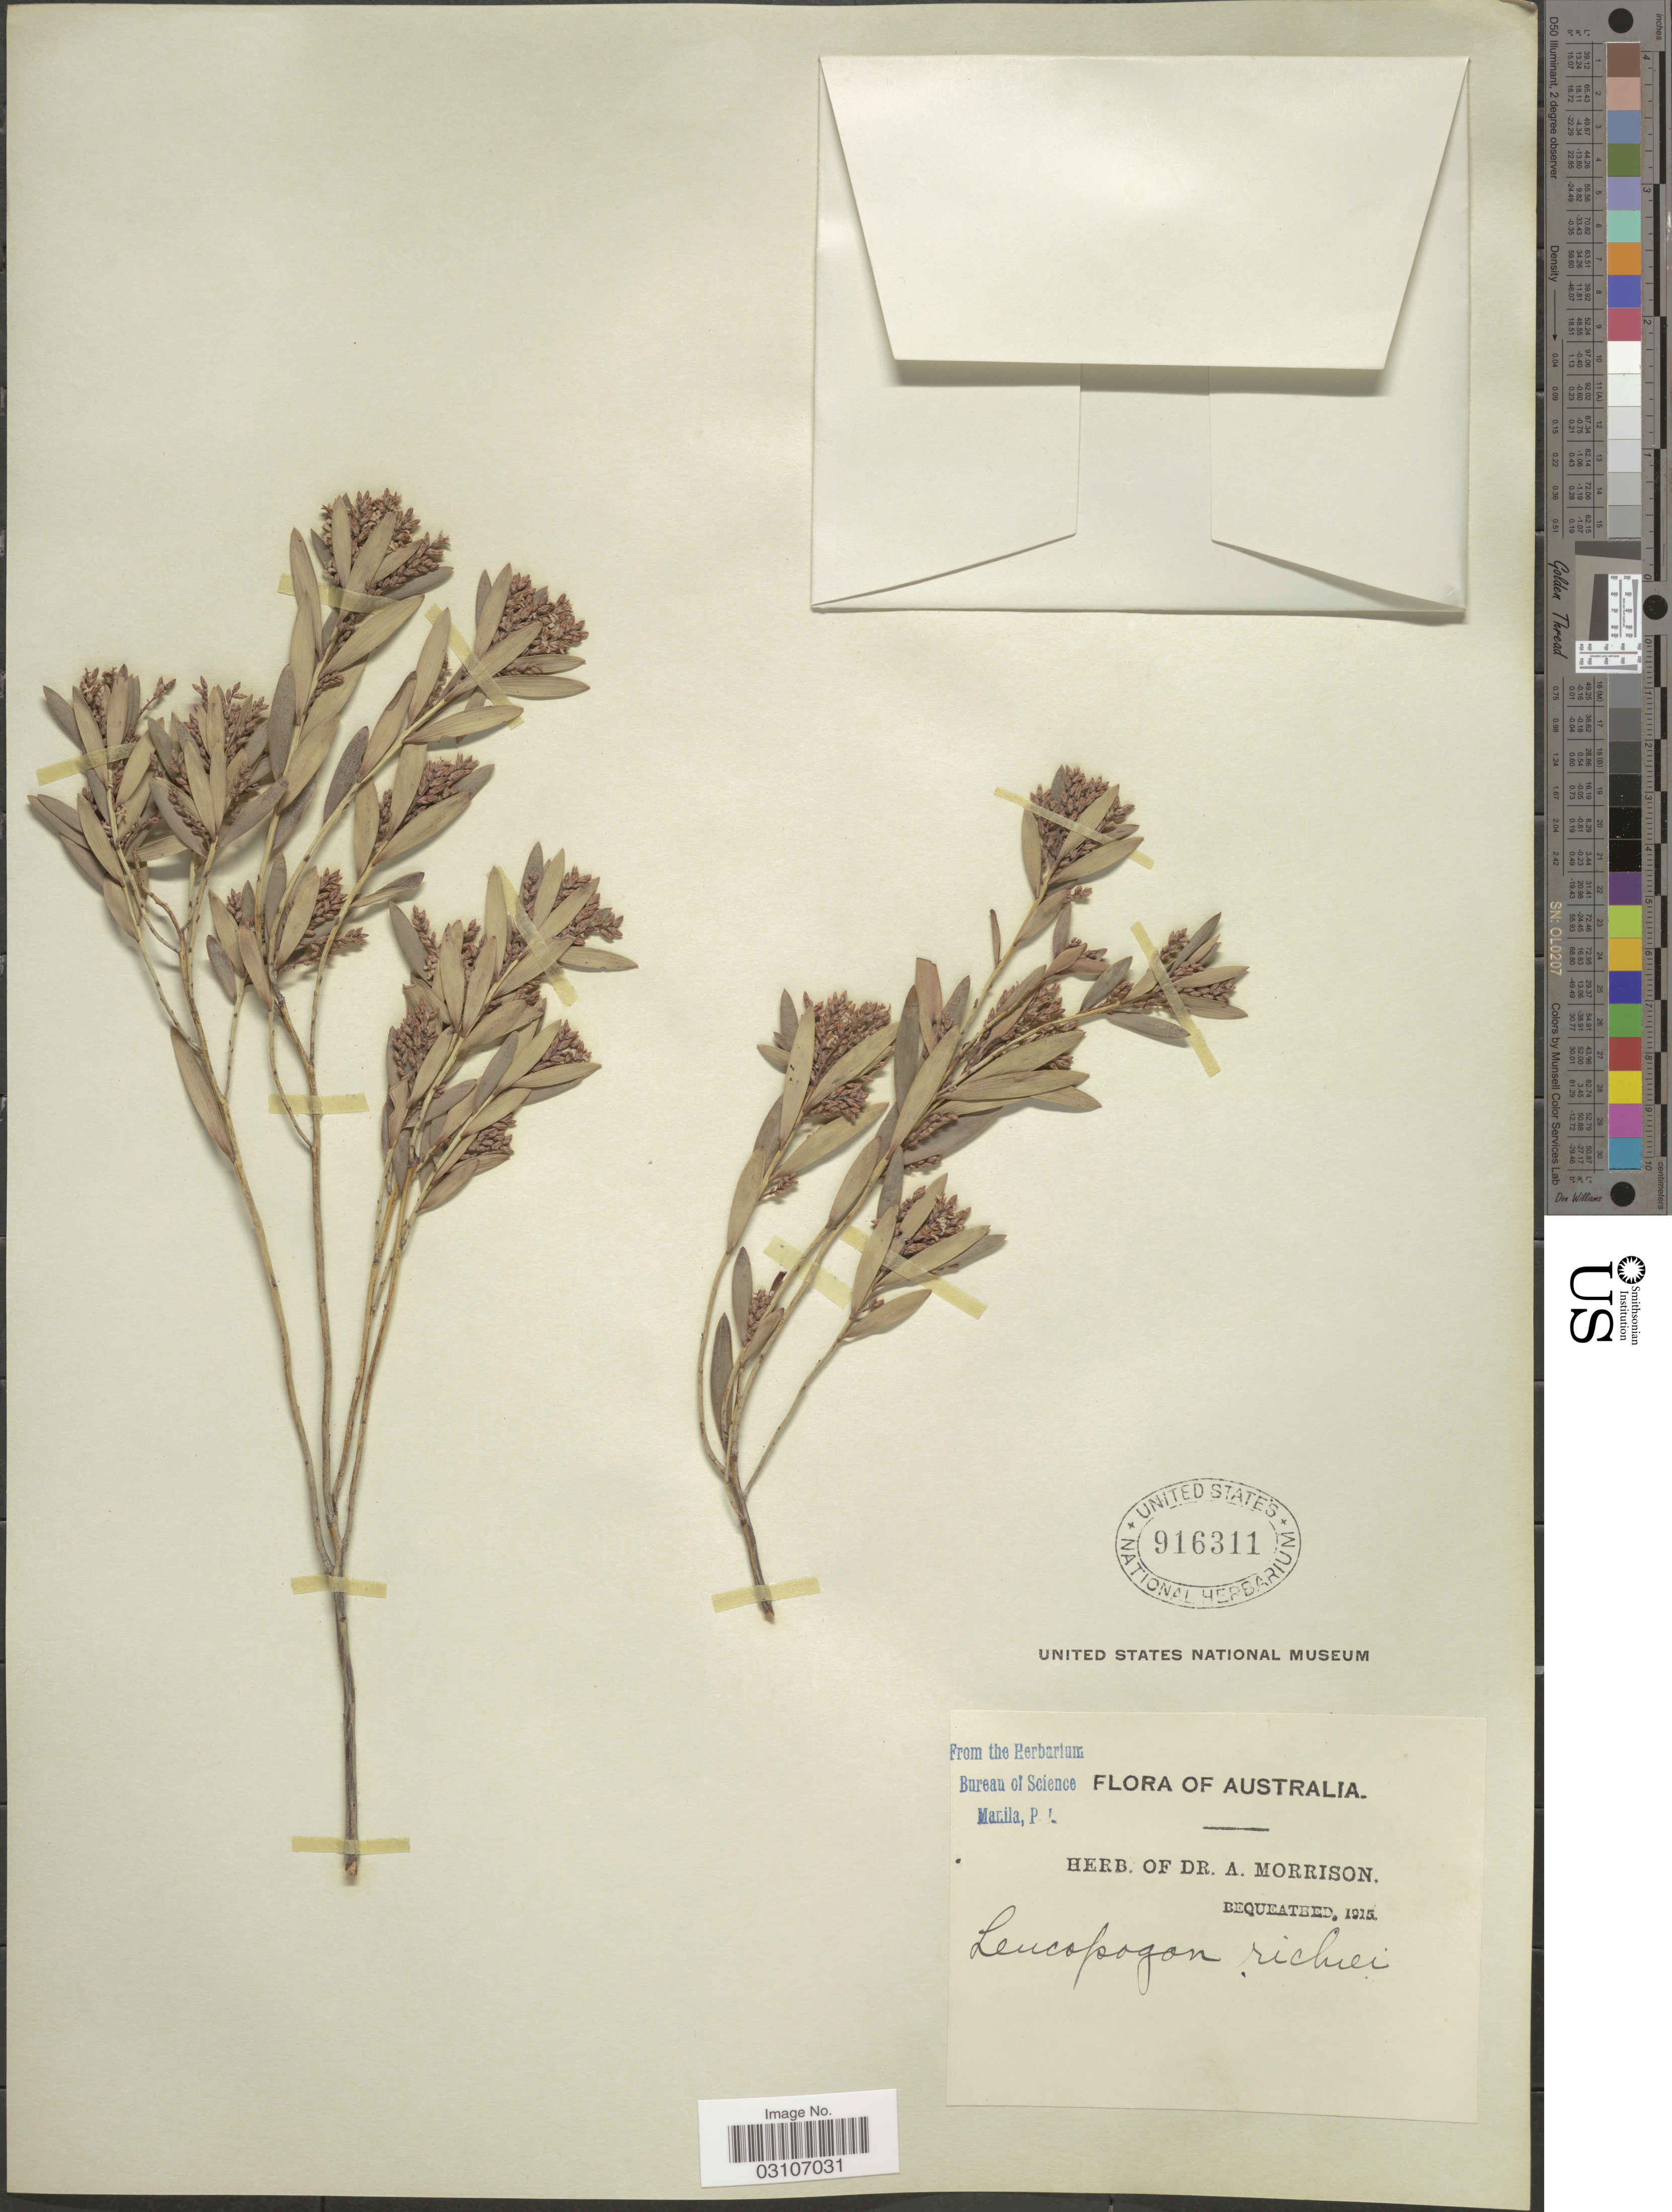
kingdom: Plantae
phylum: Tracheophyta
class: Magnoliopsida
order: Ericales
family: Ericaceae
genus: Leucopogon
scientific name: Leucopogon richei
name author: R. Br.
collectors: ex herb. Dr. A. Morrison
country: Australia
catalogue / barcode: US 916311